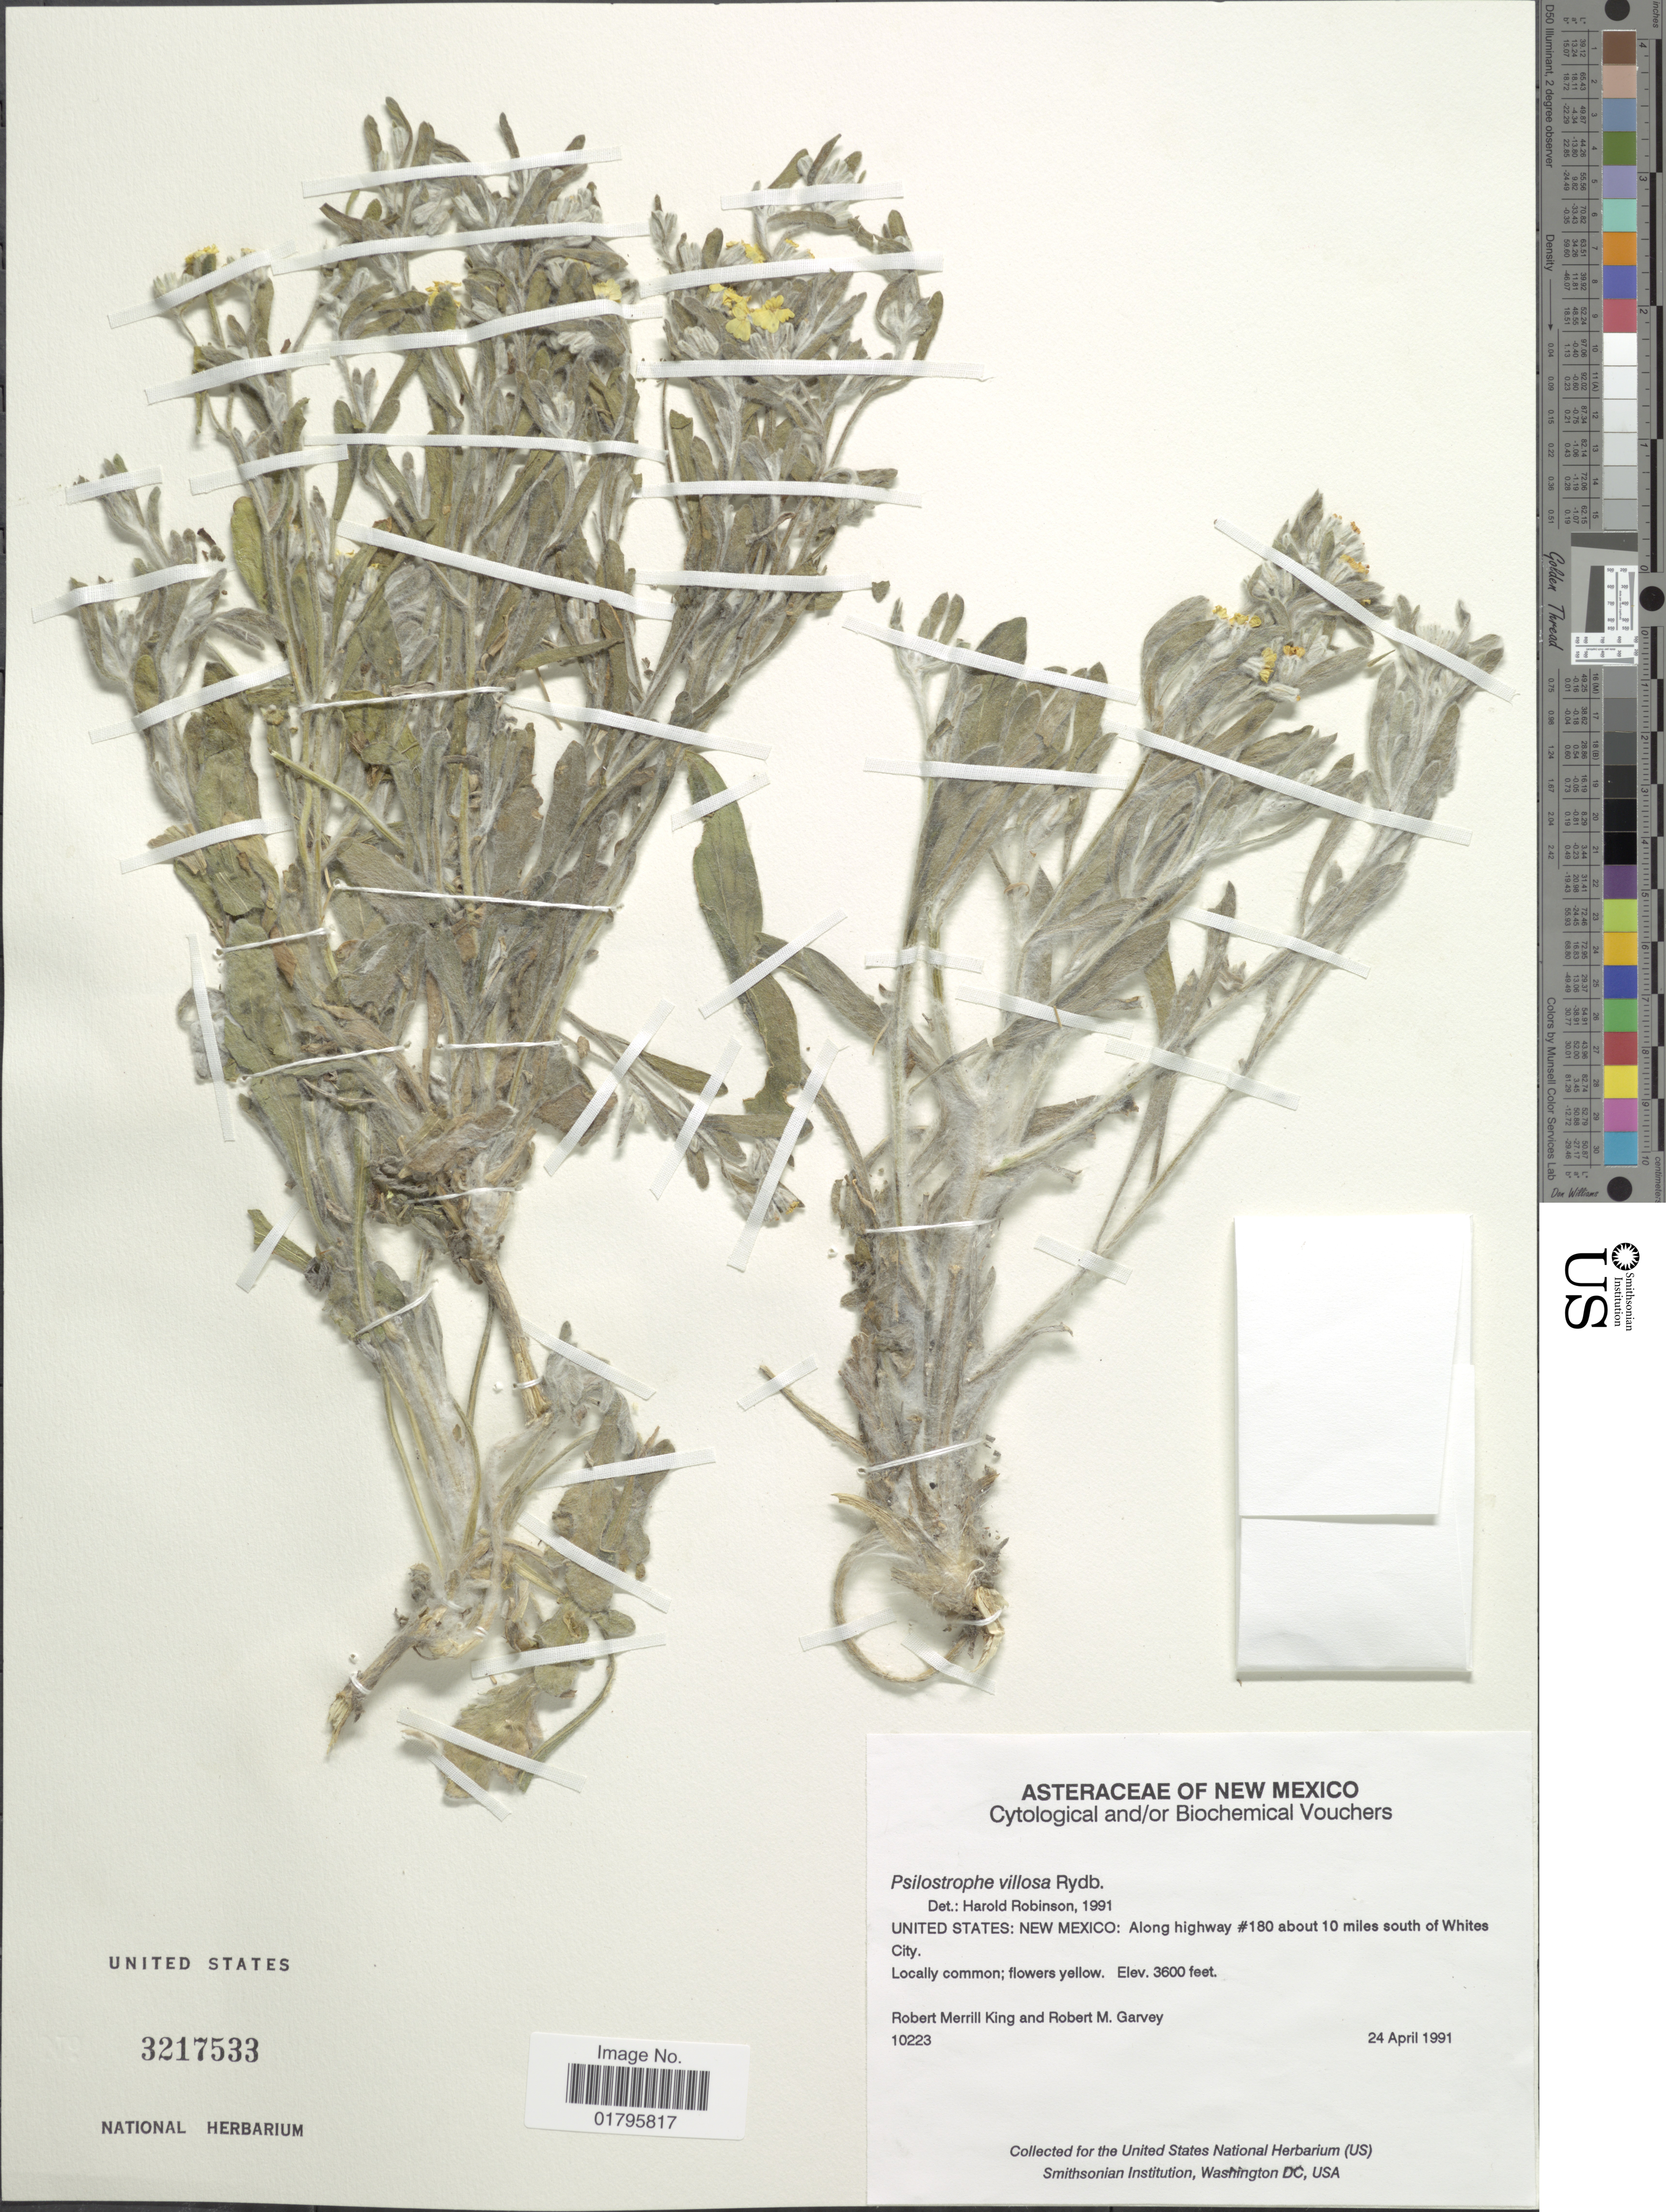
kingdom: Plantae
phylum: Tracheophyta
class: Magnoliopsida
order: Asterales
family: Asteraceae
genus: Psilostrophe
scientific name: Psilostrophe villosa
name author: Rydb. ex Britton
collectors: R. M. King & R. Garvey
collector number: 10223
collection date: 1991-04-24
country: United States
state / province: New Mexico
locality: Along Highway #180 about 10 miles south of Whites City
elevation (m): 1097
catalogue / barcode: US 3217533